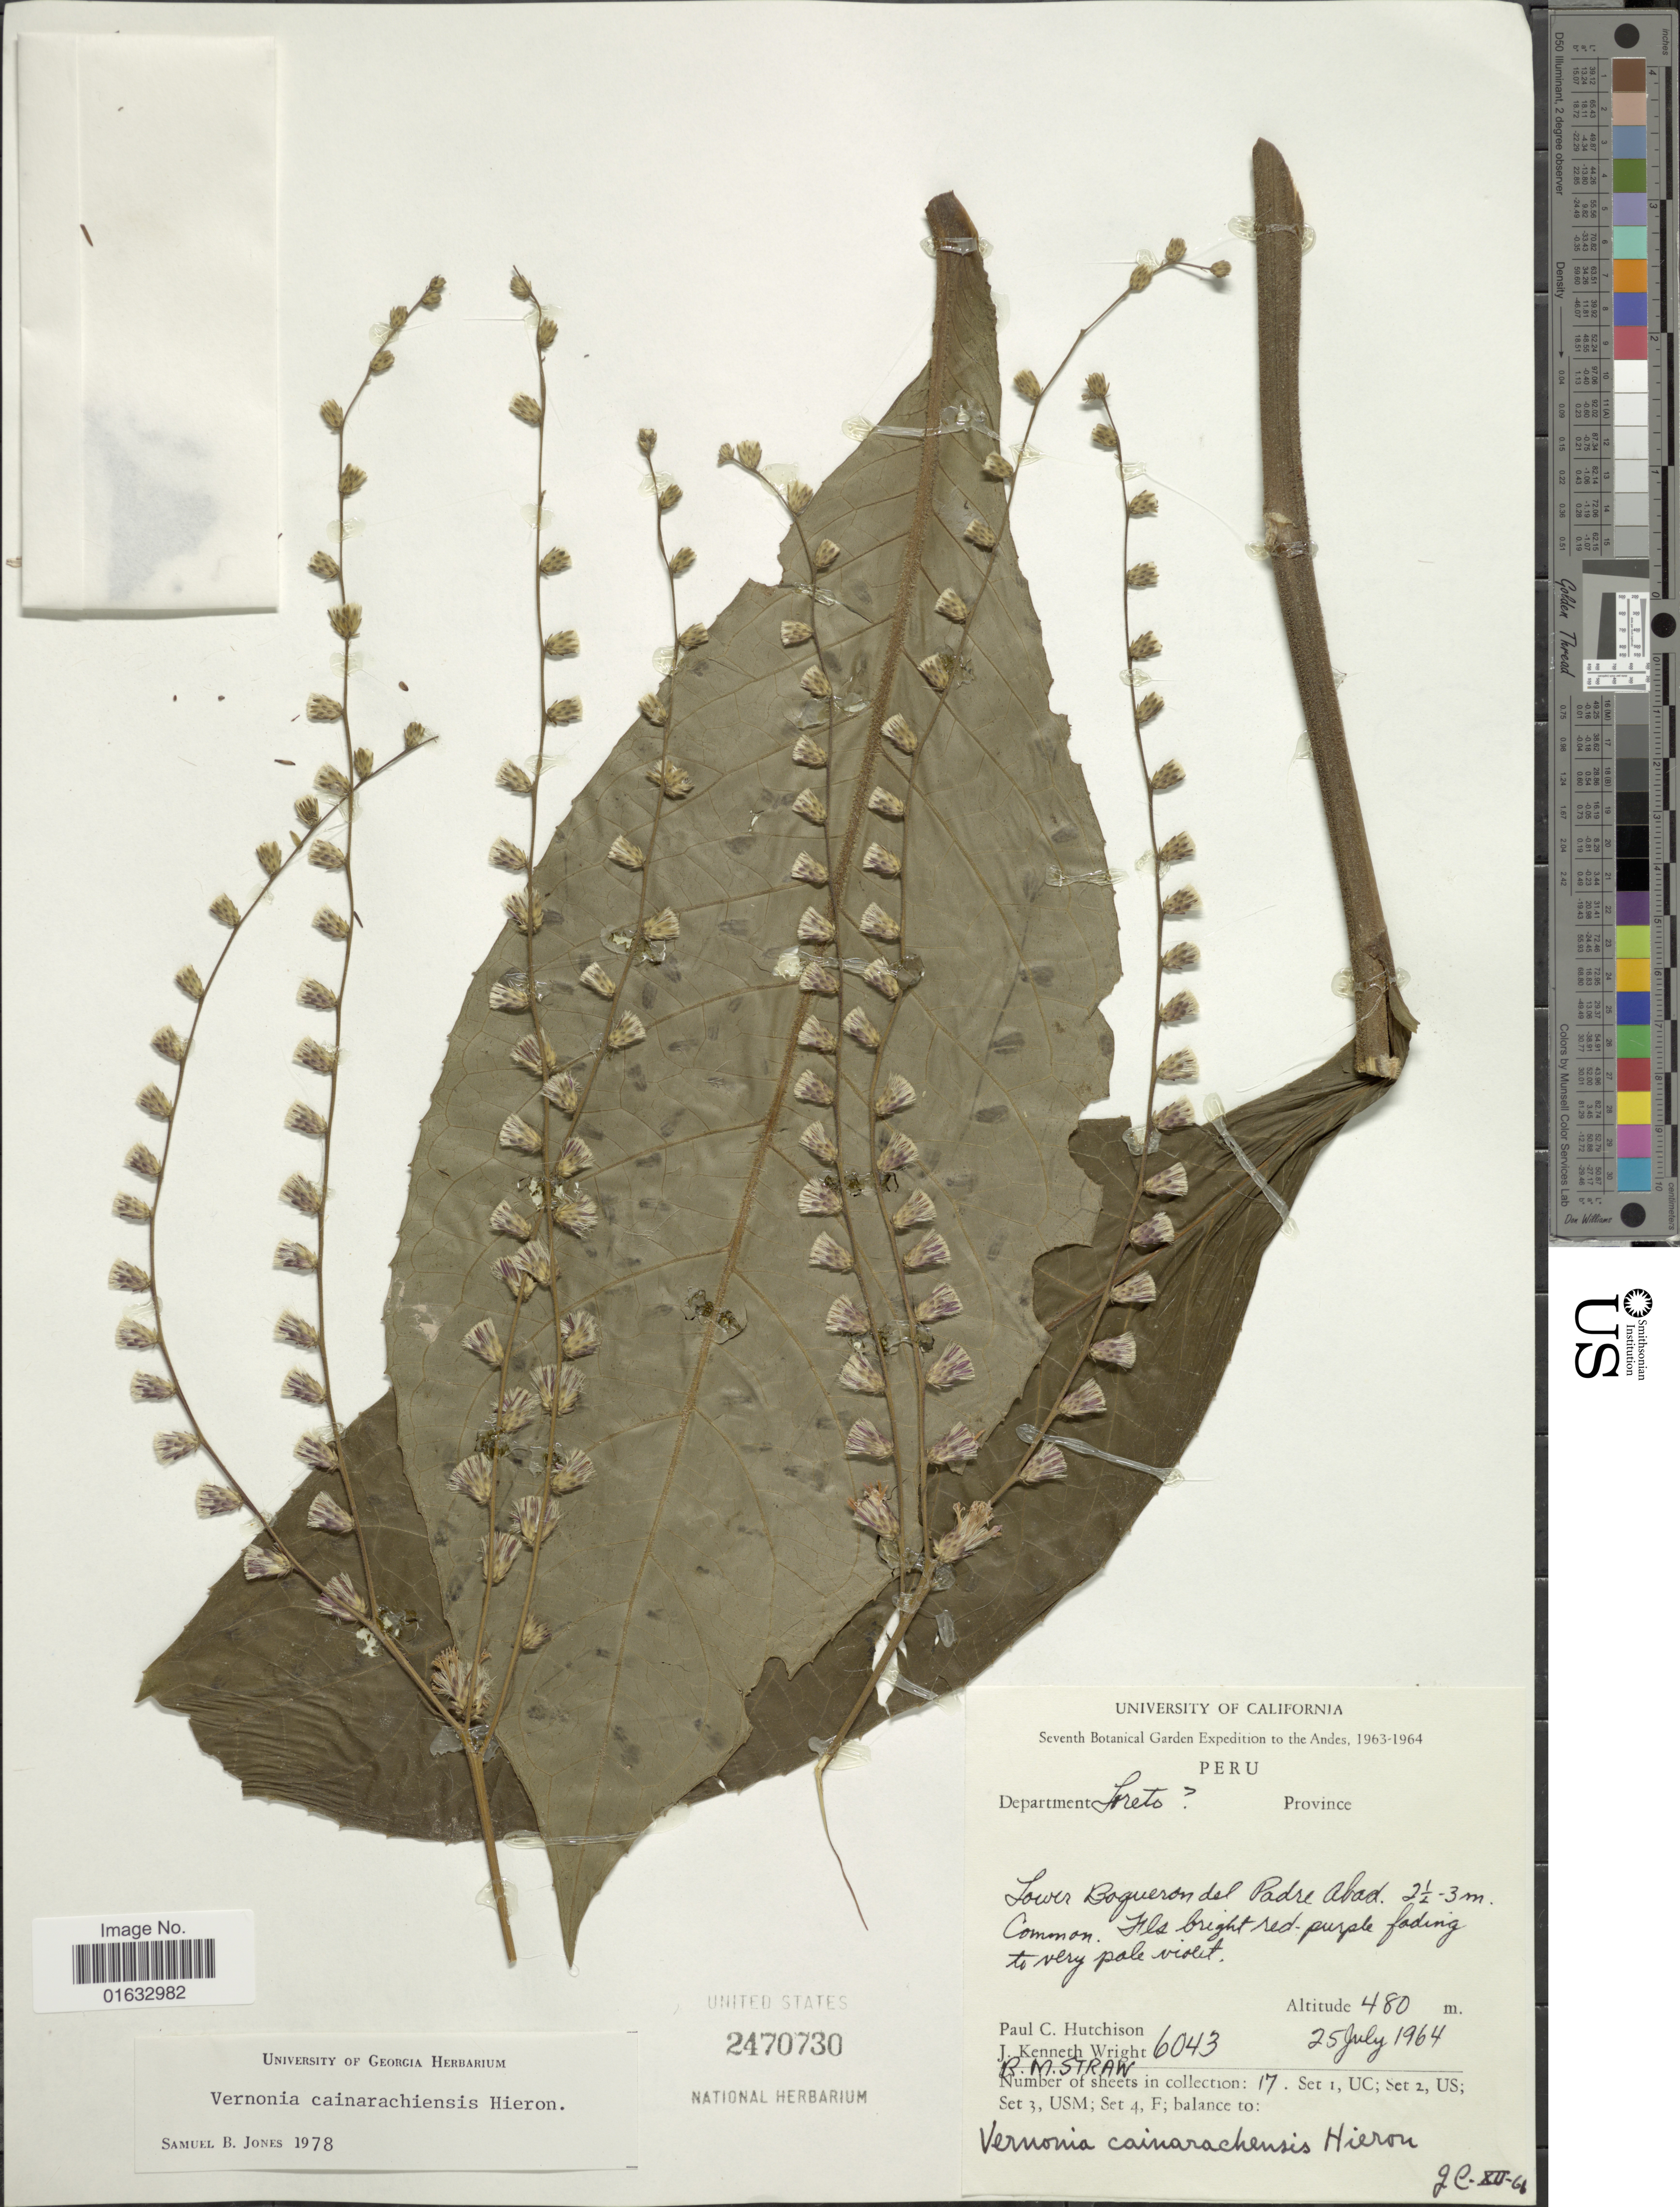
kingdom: Plantae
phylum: Tracheophyta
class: Magnoliopsida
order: Asterales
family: Asteraceae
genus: Eirmocephala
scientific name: Eirmocephala cainarachiensis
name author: (Hieron.) H. Rob.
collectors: P. C. Hutchison, J. K. Wright & R. M. Straw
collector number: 6043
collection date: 1964-07-25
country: Peru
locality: Lower Boqueron del Padre Abad, Department Loreto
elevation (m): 480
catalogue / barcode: US 2470730